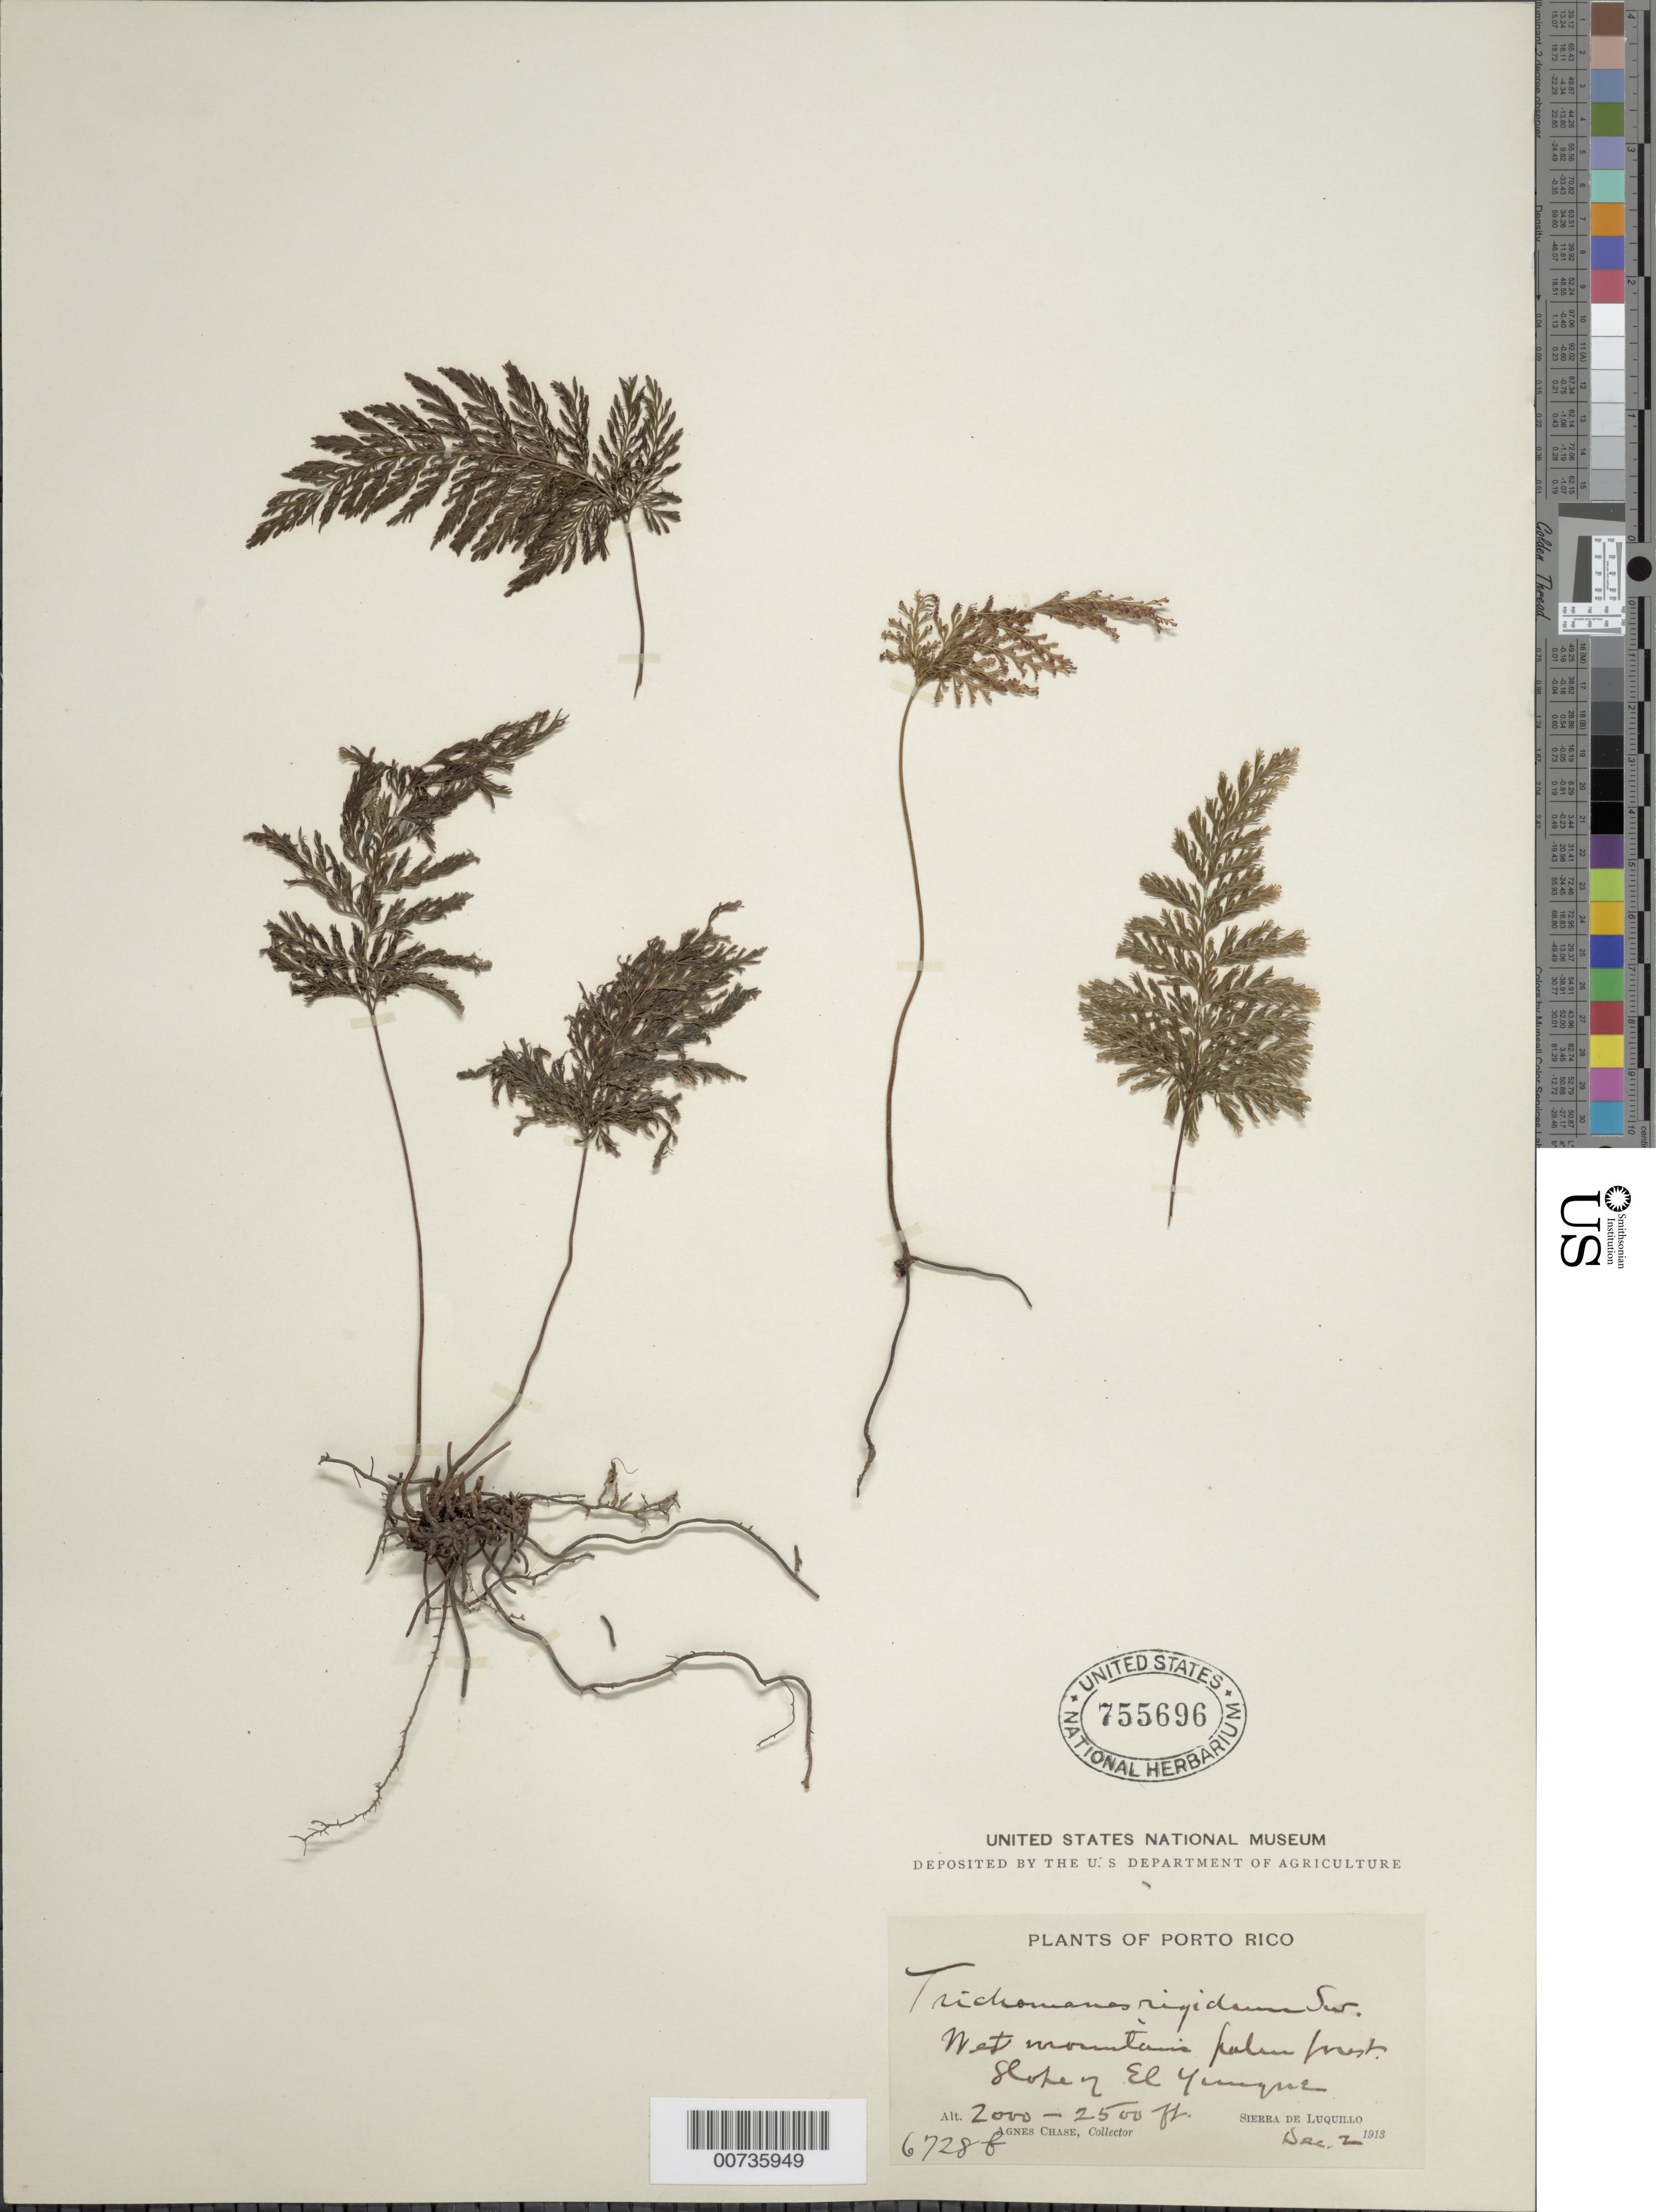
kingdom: Plantae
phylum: Tracheophyta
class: Polypodiopsida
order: Hymenophyllales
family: Hymenophyllaceae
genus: Abrodictyum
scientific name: Abrodictyum rigidum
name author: (Sw.) Ebihara & Dubuisson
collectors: A. Chase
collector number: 6728b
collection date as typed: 02 Dec 1913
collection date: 1913-12-02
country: Puerto Rico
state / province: Río Grande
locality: El Yunque, Sierra de Luquillo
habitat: Wet mountain palm forest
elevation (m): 610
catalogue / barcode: US 755696